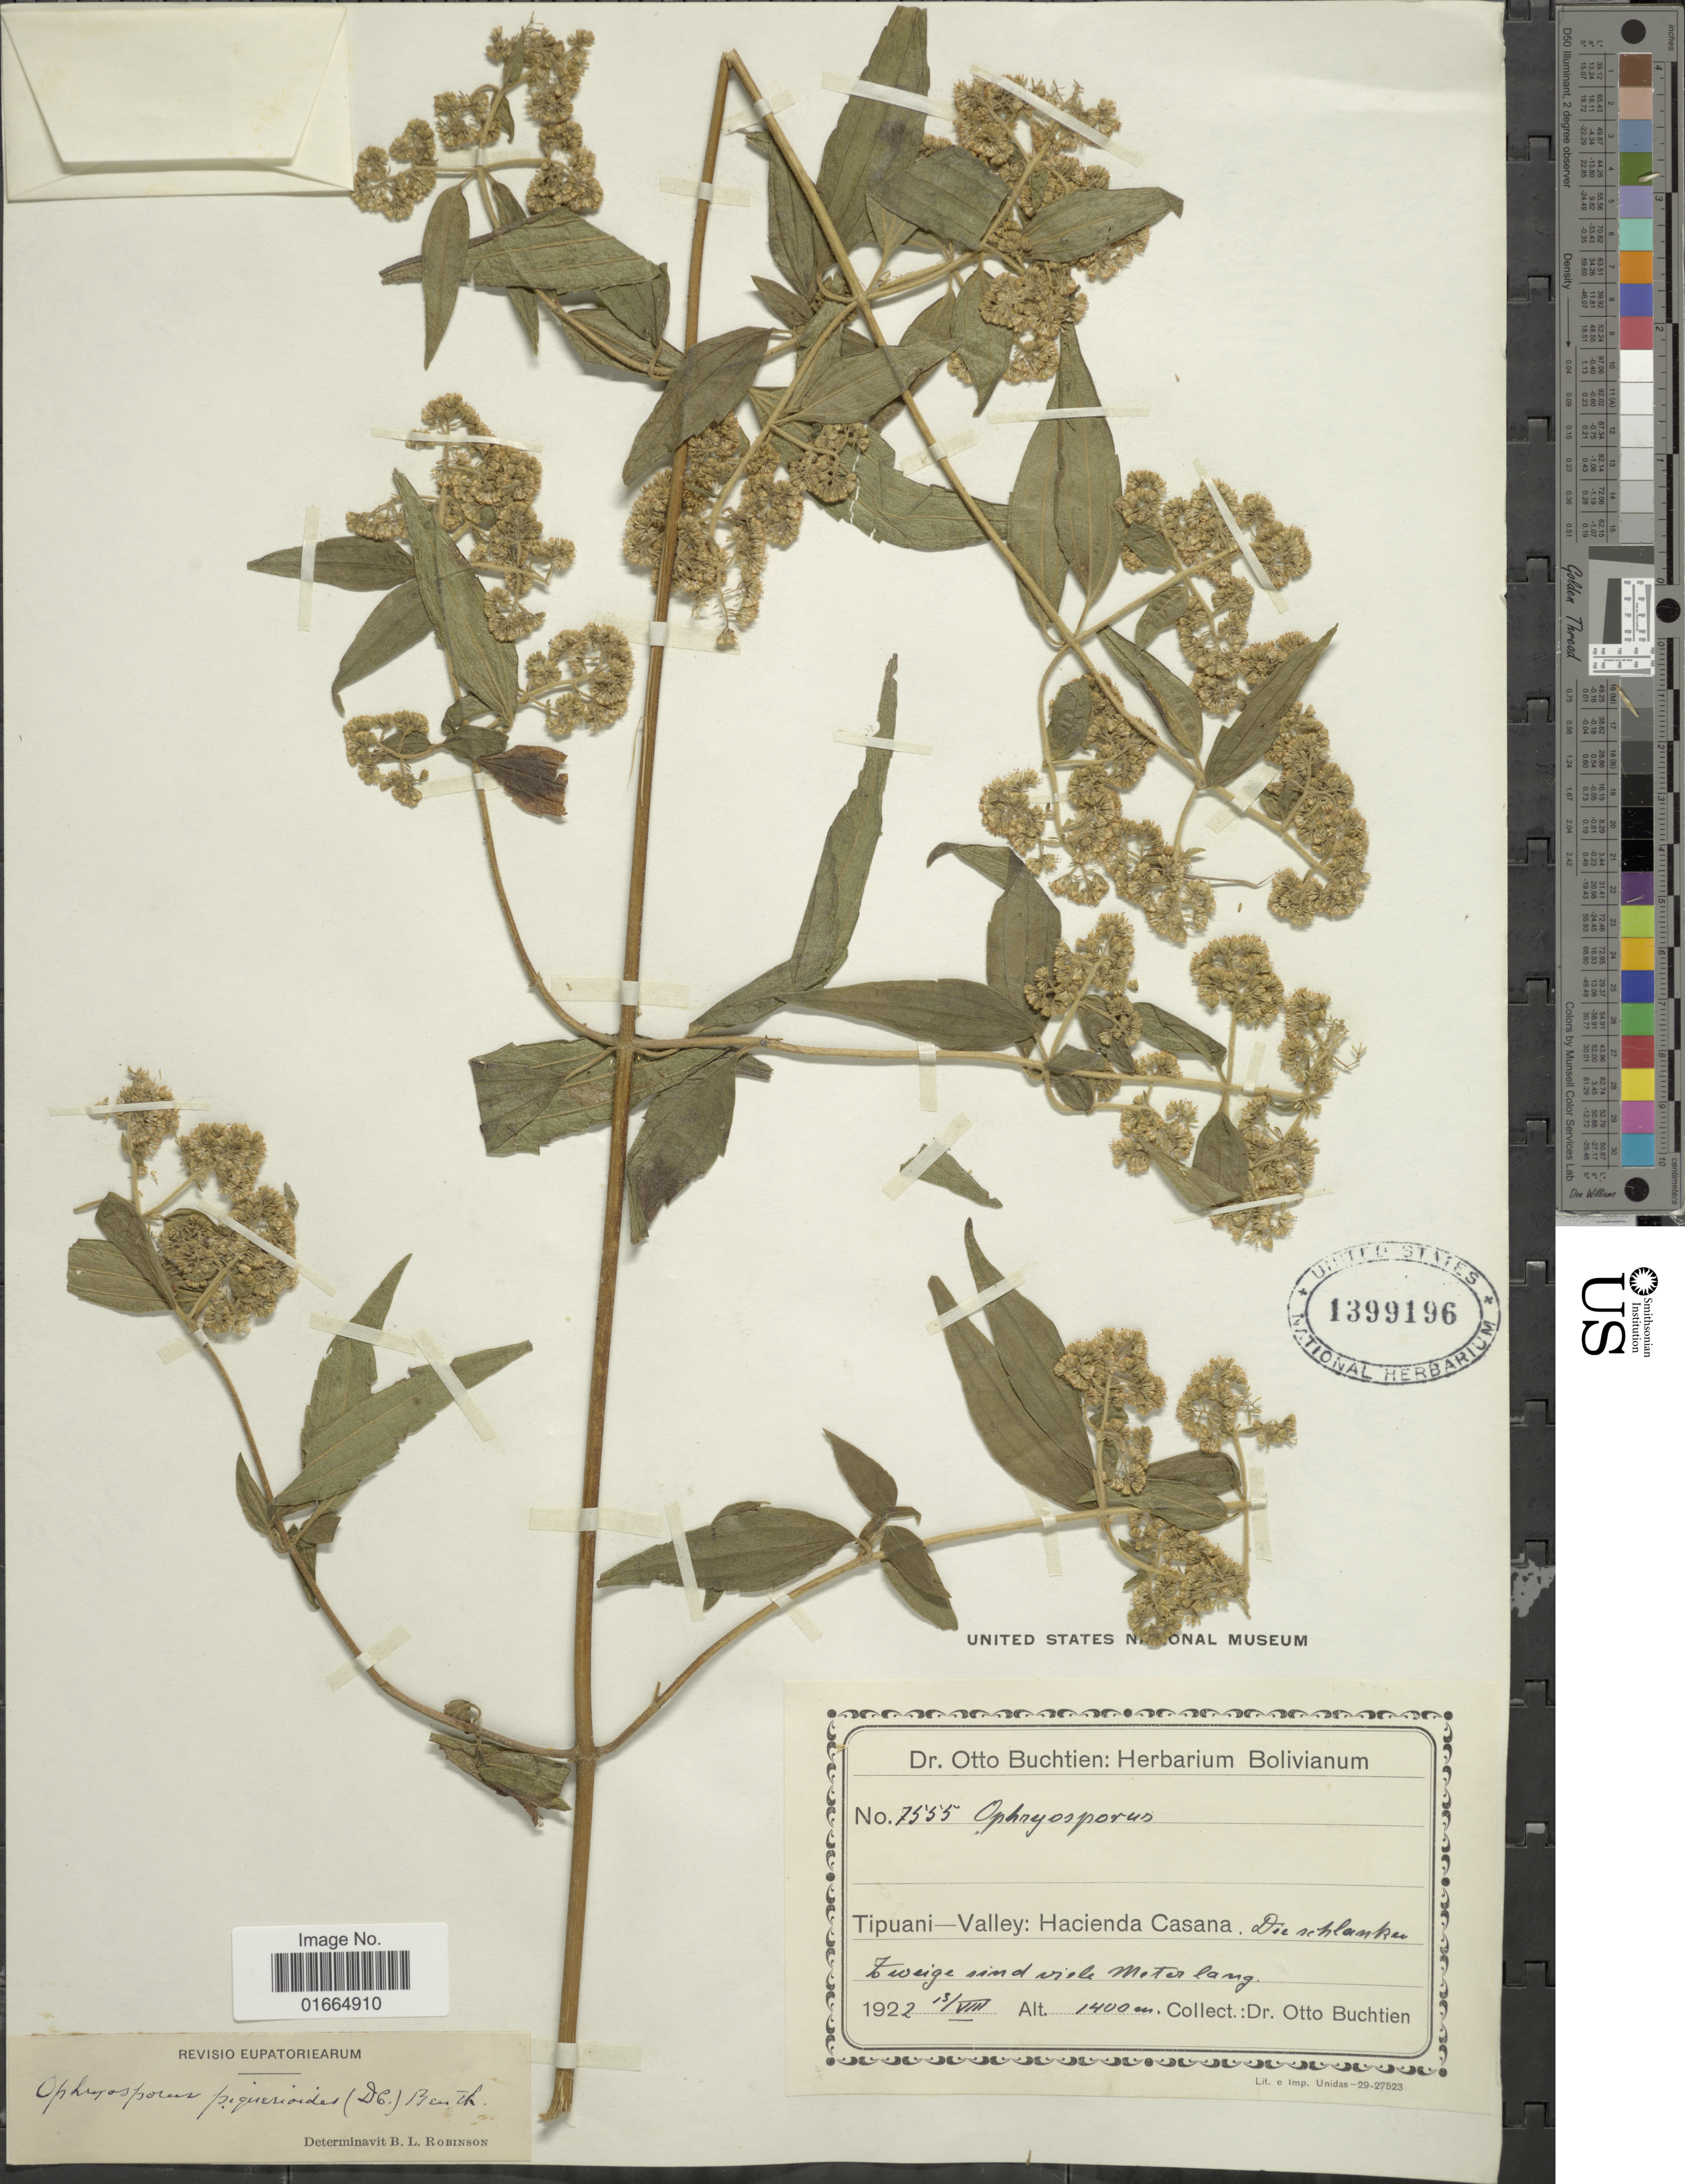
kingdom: Plantae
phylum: Tracheophyta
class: Magnoliopsida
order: Asterales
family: Asteraceae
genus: Ophryosporus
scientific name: Ophryosporus piquerioides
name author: (DC.) Benth. ex Baker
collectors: O. Buchtien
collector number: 7555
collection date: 1922-08-13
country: Bolivia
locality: Tipuani - Valley: Hacienda Casana.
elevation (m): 1400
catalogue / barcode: US 1399196